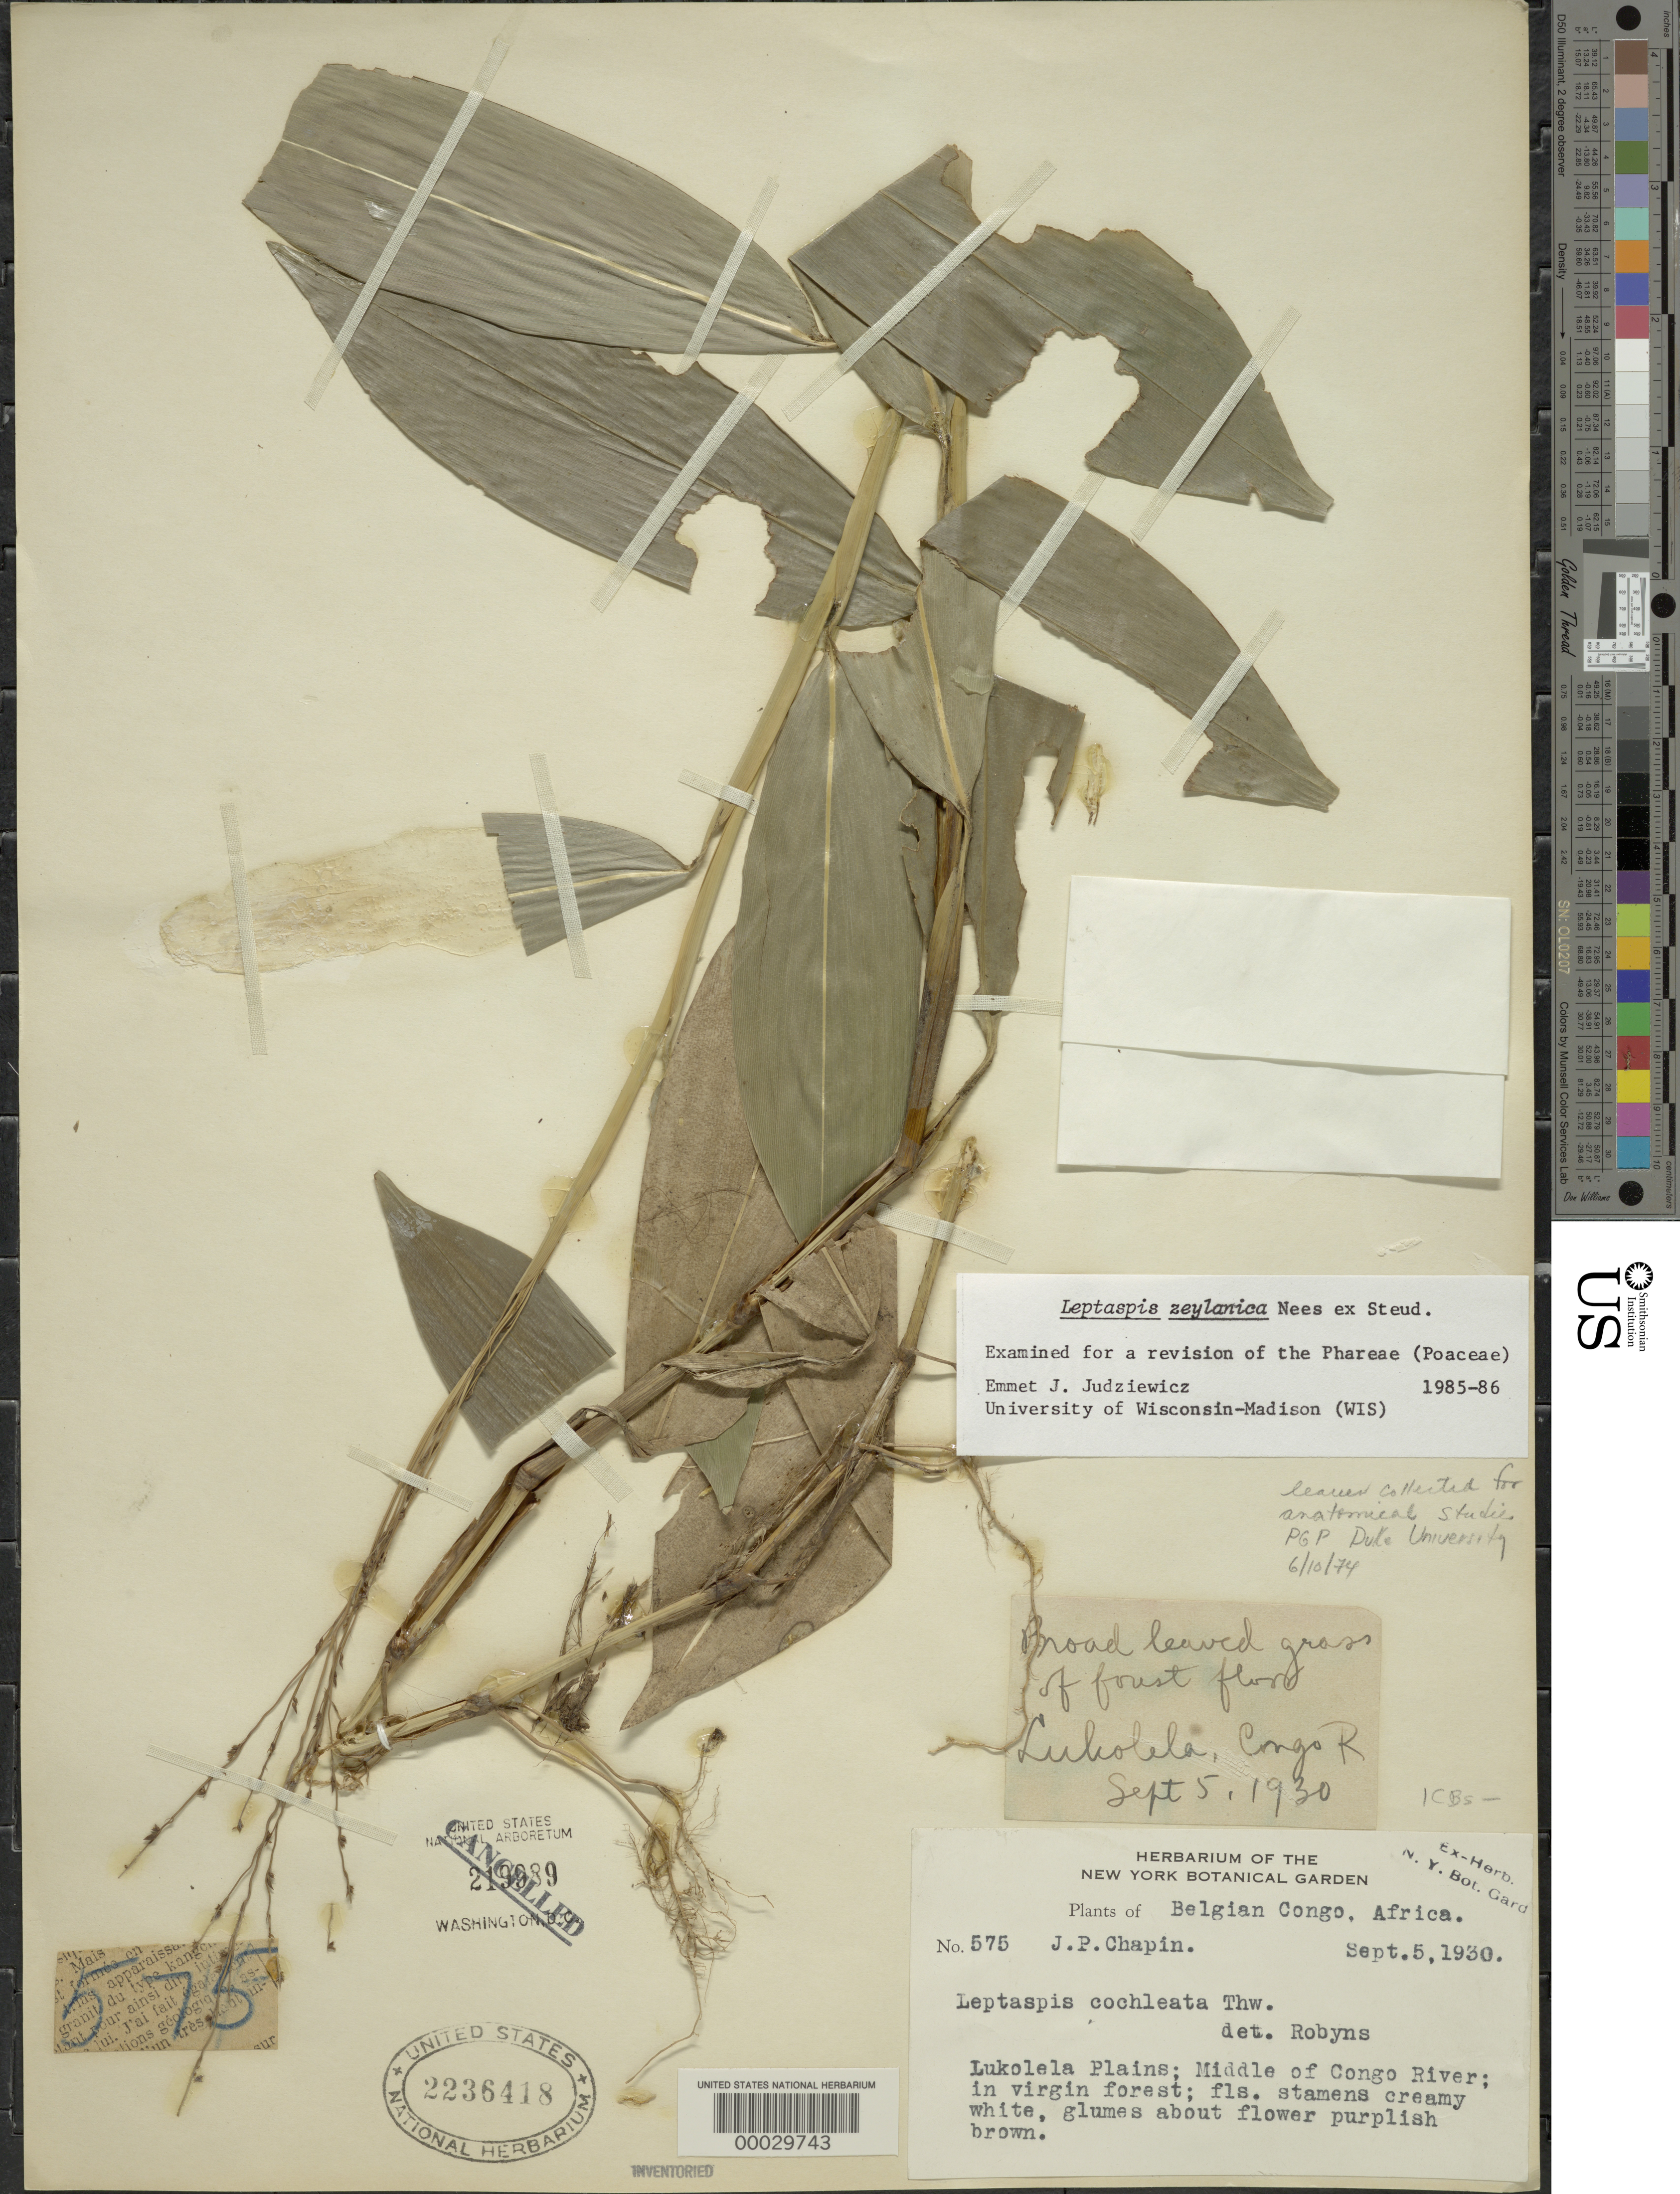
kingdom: Plantae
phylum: Tracheophyta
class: Liliopsida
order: Poales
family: Poaceae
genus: Leptaspis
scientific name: Leptaspis zeylanica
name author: Nees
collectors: J. Chapin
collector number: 575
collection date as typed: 05 Sep 1930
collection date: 1930-09-05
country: Congo, Democratic Republic of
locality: Lukolela plains; congo river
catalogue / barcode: US 2236418